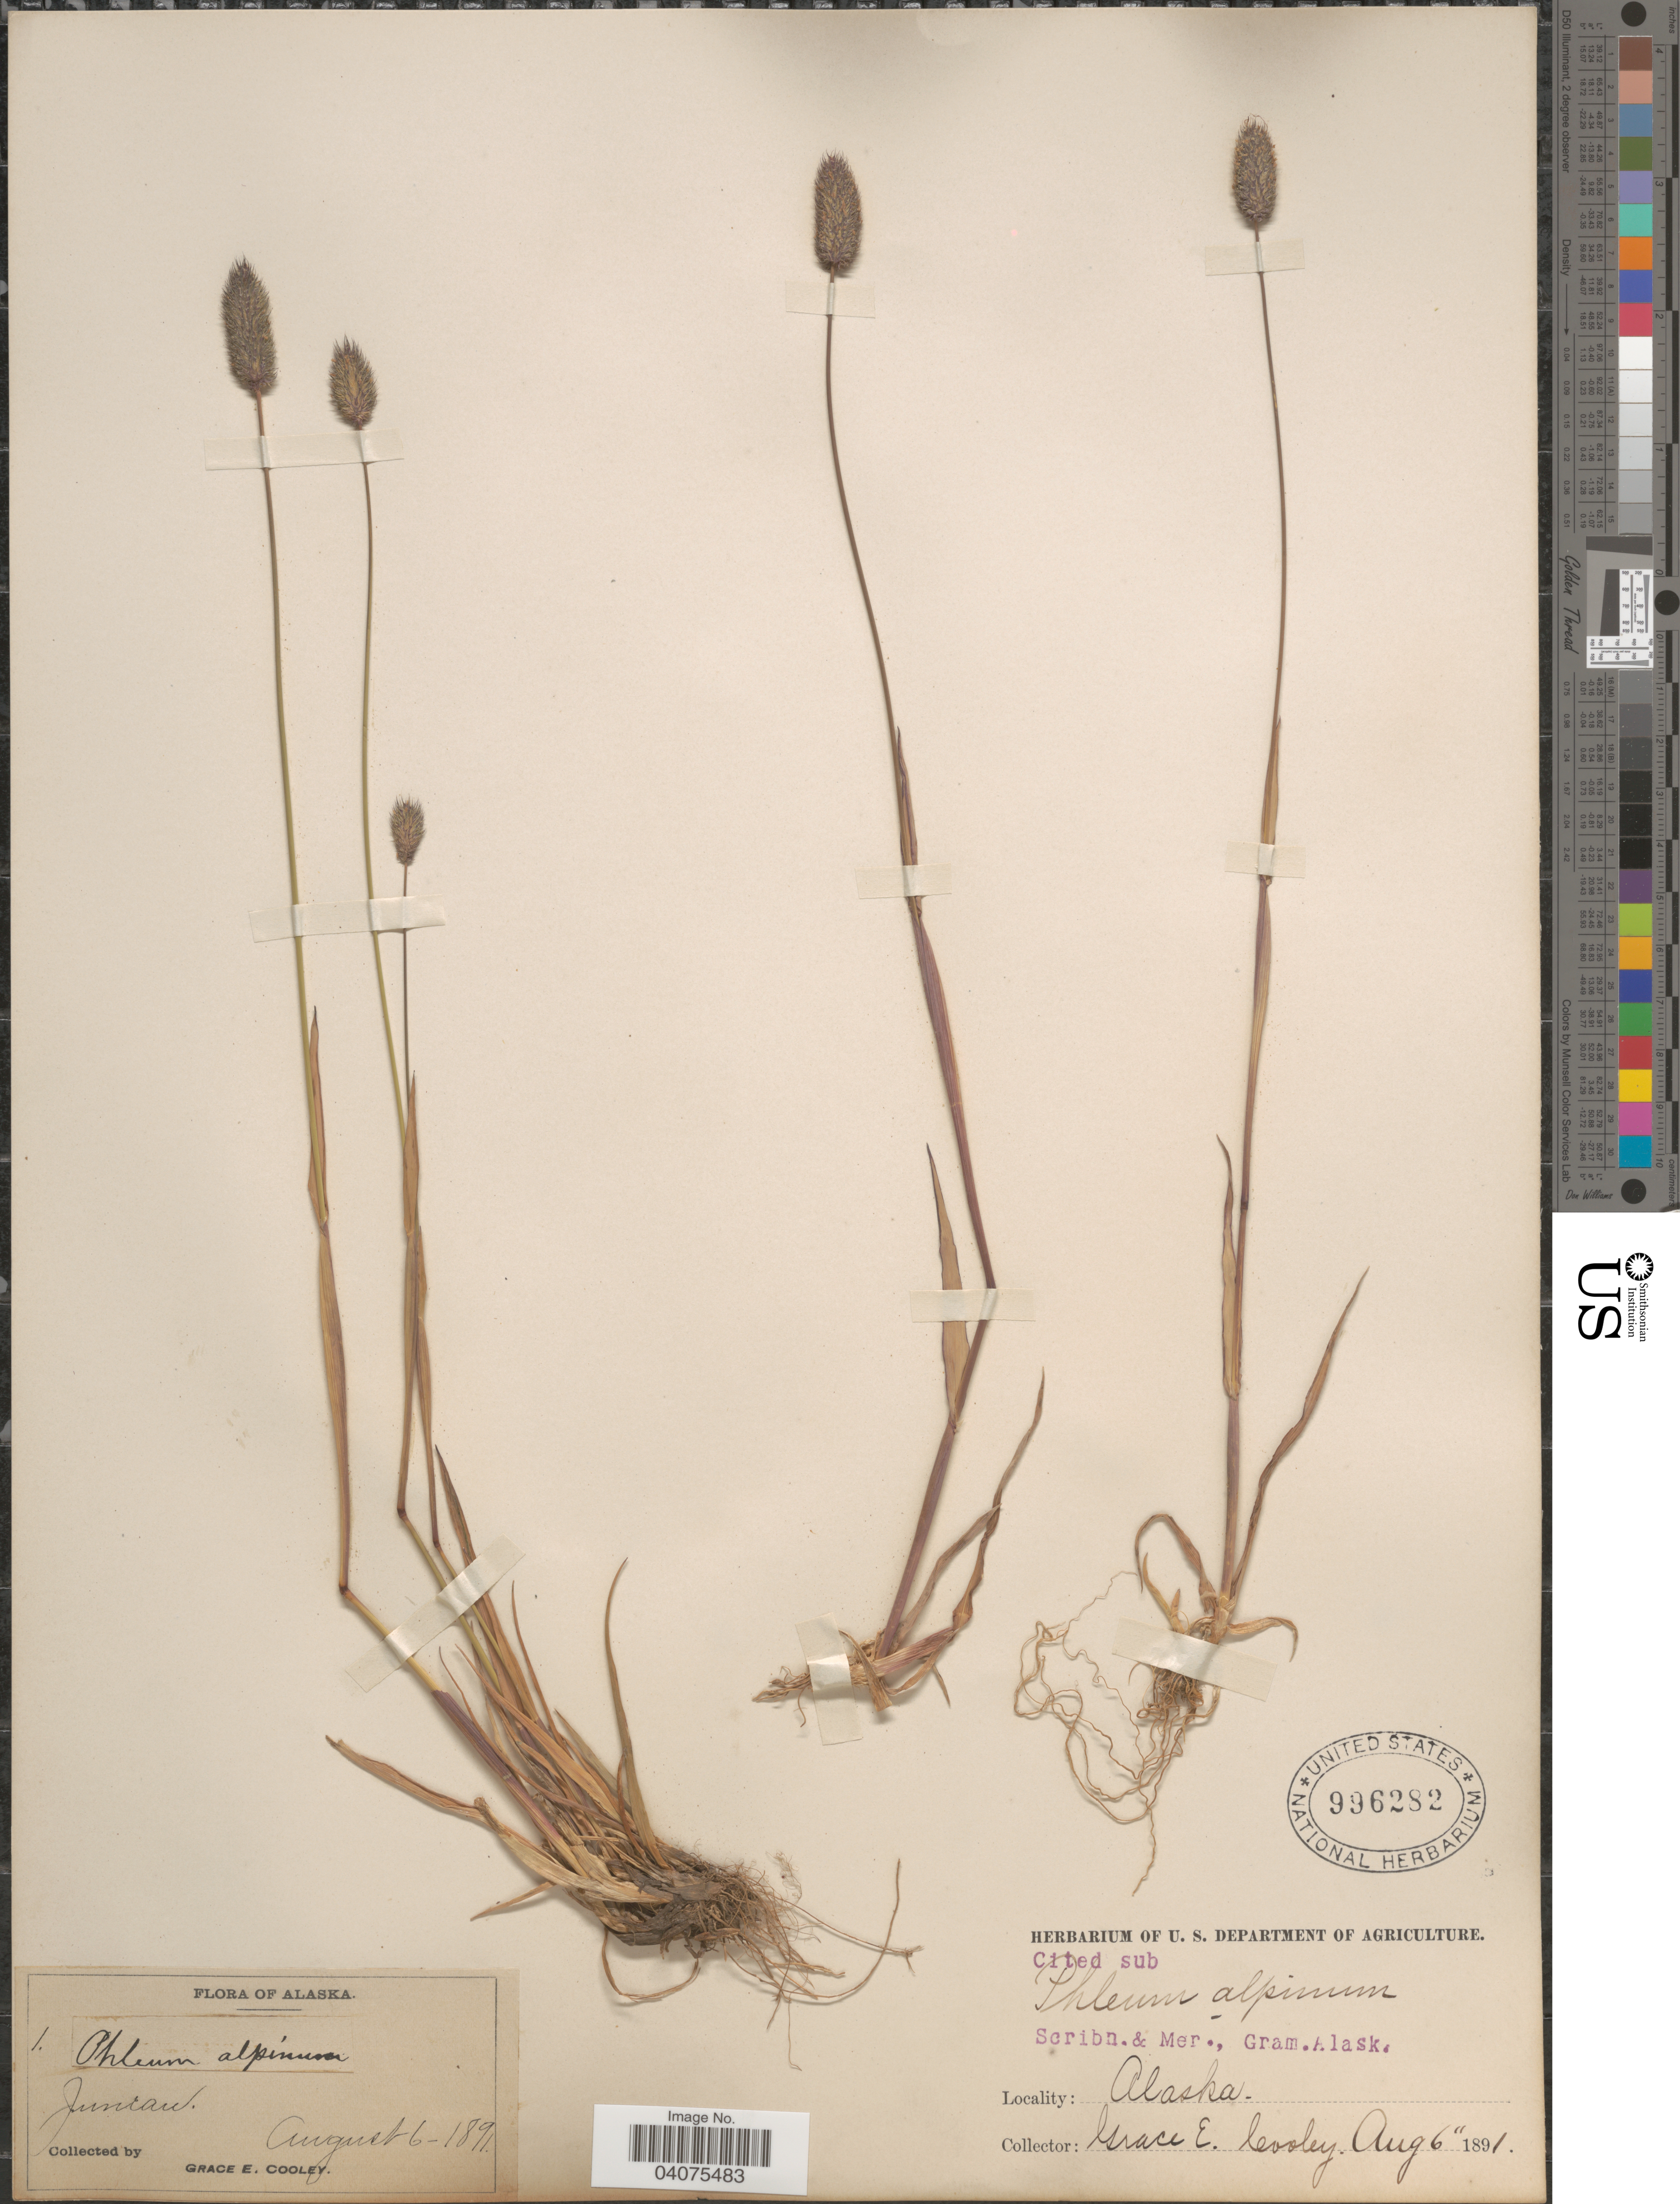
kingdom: Plantae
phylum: Tracheophyta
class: Liliopsida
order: Poales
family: Poaceae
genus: Phleum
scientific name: Phleum alpinum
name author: L.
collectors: G. E. Cooley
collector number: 1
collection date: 1891-08-06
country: United States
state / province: Alaska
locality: Juneau.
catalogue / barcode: US 996282